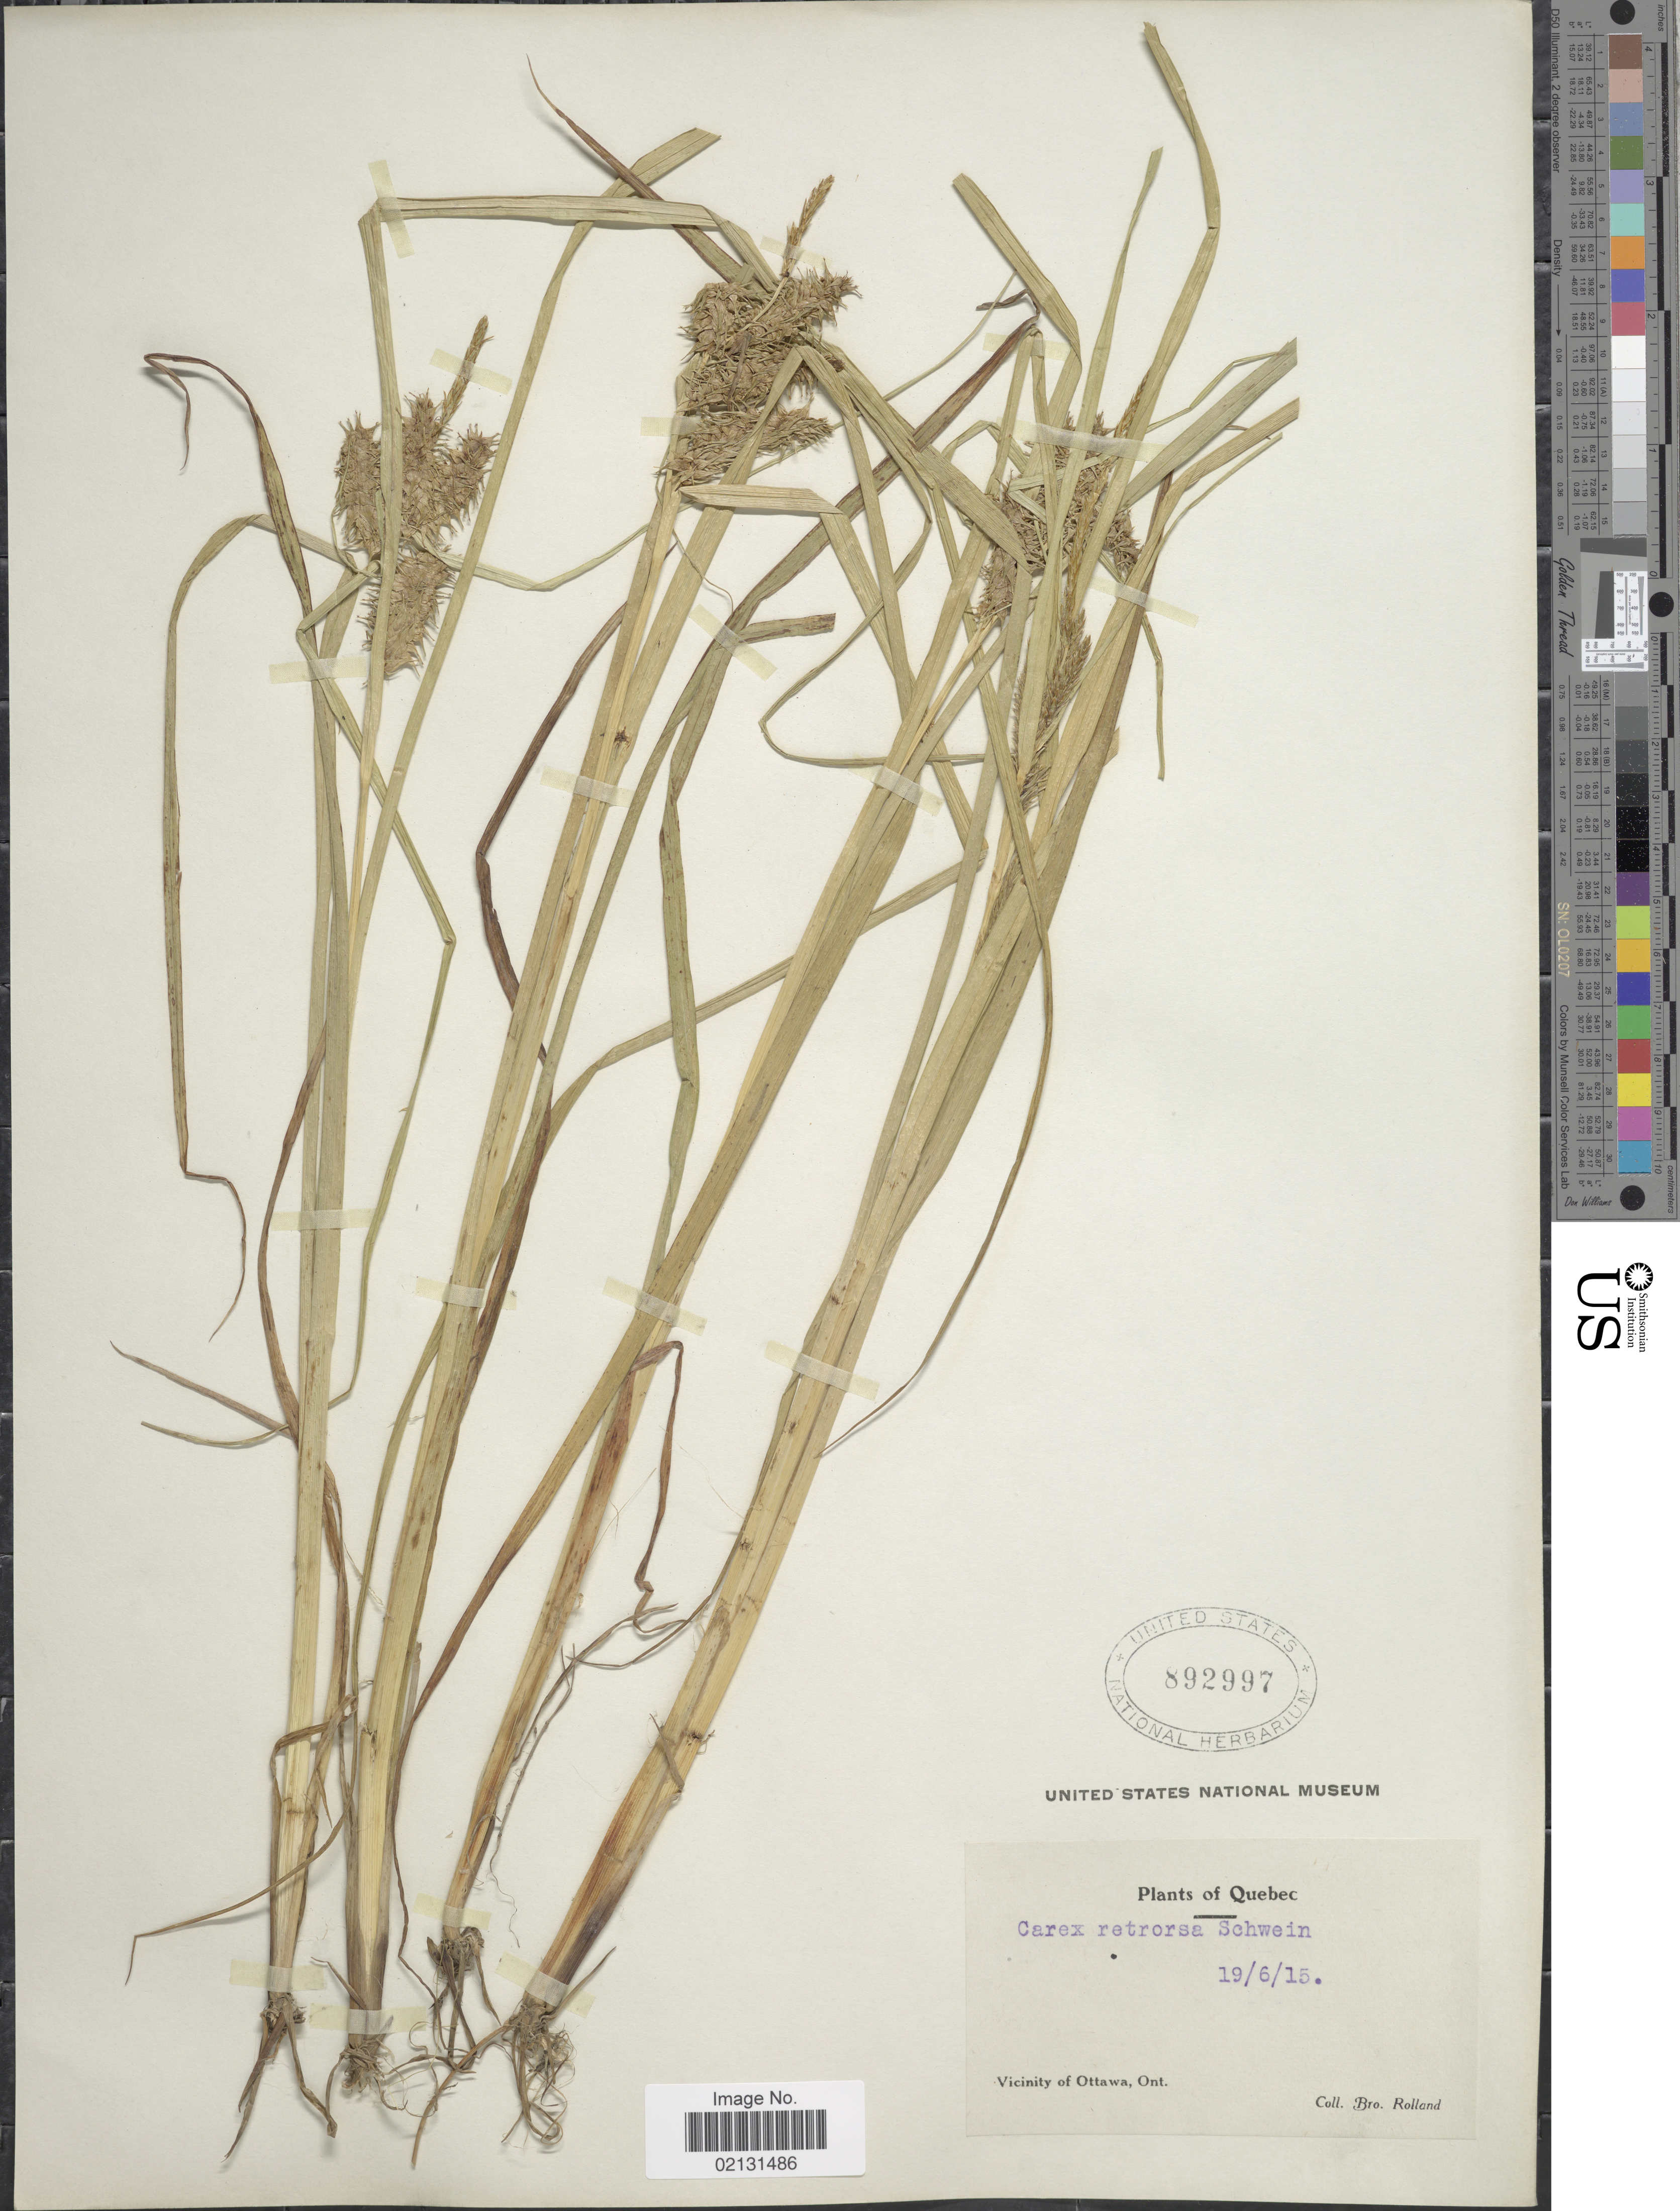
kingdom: Plantae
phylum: Tracheophyta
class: Liliopsida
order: Poales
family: Cyperaceae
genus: Carex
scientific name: Carex retrorsa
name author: Schwein.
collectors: B. Rolland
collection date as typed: Transcribed d/m/y: 19/6/15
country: Canada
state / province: Ontario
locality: Vicinity of Ottawa.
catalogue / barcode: US 892997